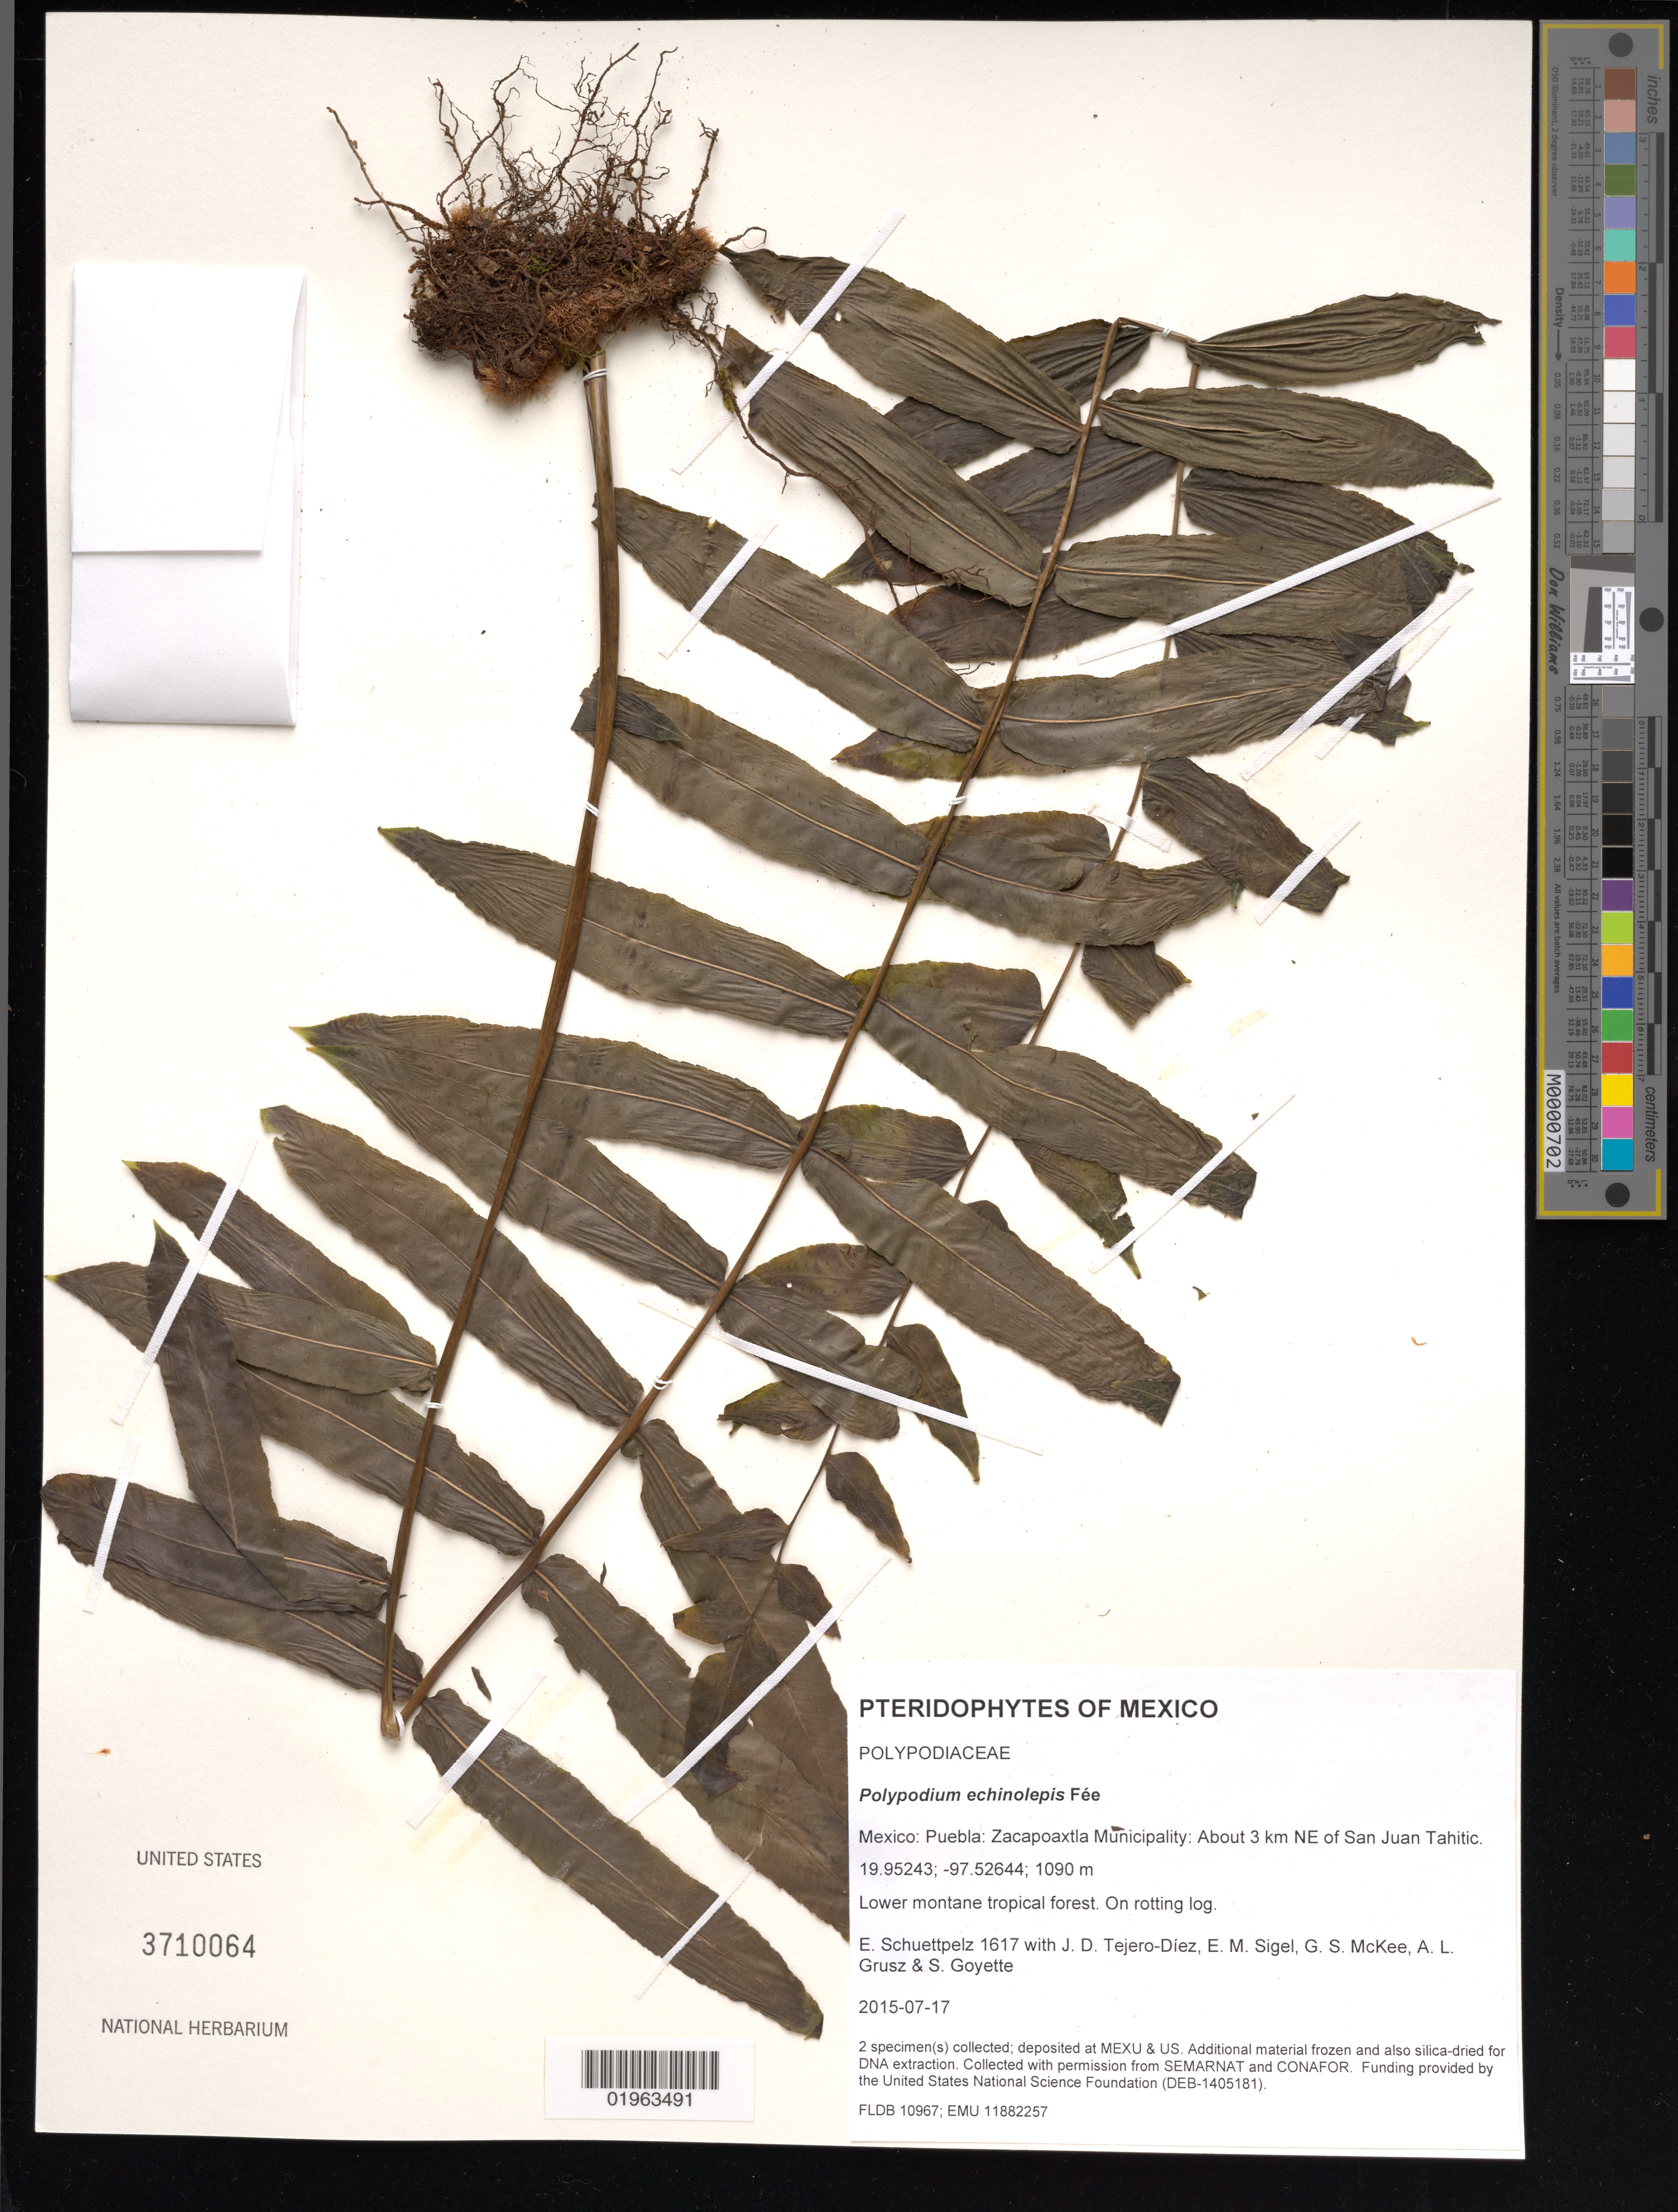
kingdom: Plantae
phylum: Tracheophyta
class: Polypodiopsida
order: Polypodiales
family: Polypodiaceae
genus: Polypodium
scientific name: Polypodium echinolepis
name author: Fée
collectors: E. Schuettpelz, D. Tejero-Díez, E. M. Sigel, G. S. McKee & A. Grusz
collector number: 1617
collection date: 2015-07-17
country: Mexico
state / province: Puebla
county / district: Zacapoaxtla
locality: About 3 km NE of San Juan Tahitic.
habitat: Lower montane tropical forest.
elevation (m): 1090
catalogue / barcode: US 3710064